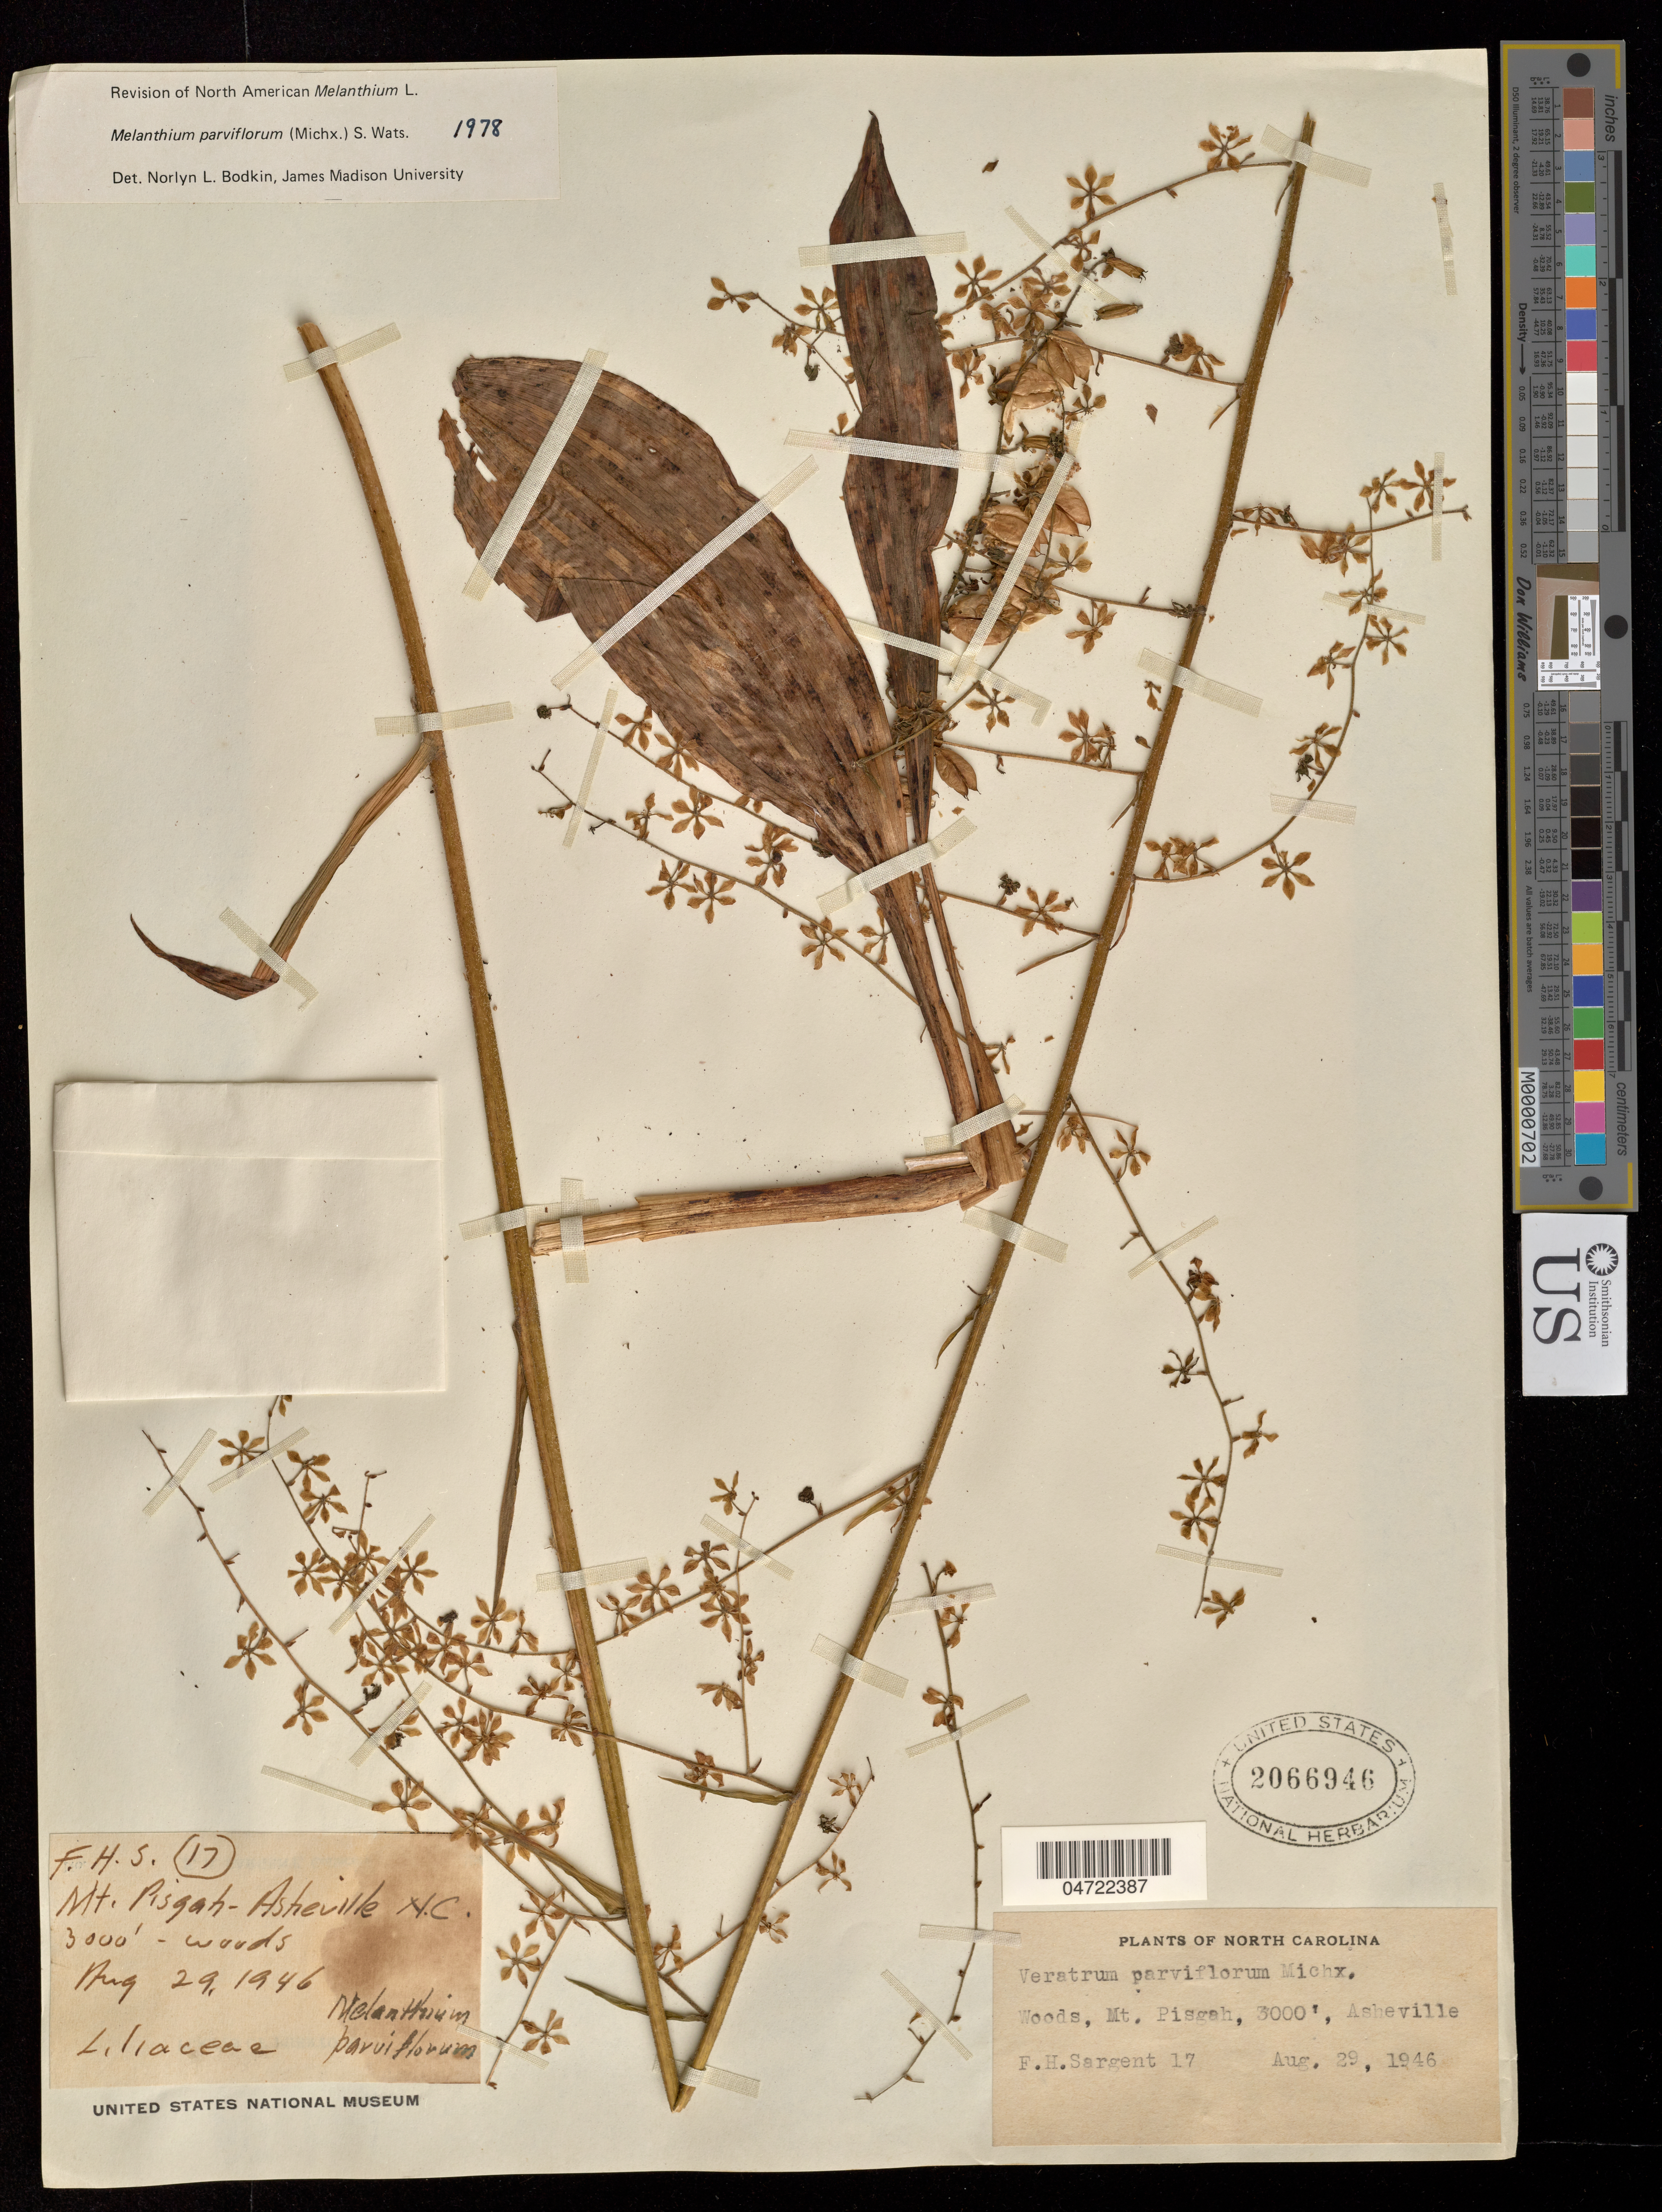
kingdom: Plantae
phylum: Tracheophyta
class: Liliopsida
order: Liliales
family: Melanthiaceae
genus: Melanthium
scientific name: Melanthium parviflorum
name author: (Michx.) S. Watson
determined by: Bodkin, N. L.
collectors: F. H. Sargent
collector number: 17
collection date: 1946-08-29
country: United States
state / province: North Carolina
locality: Woods, Mt. Pisgah, Asheville.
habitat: Woods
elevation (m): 914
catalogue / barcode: US 2066946